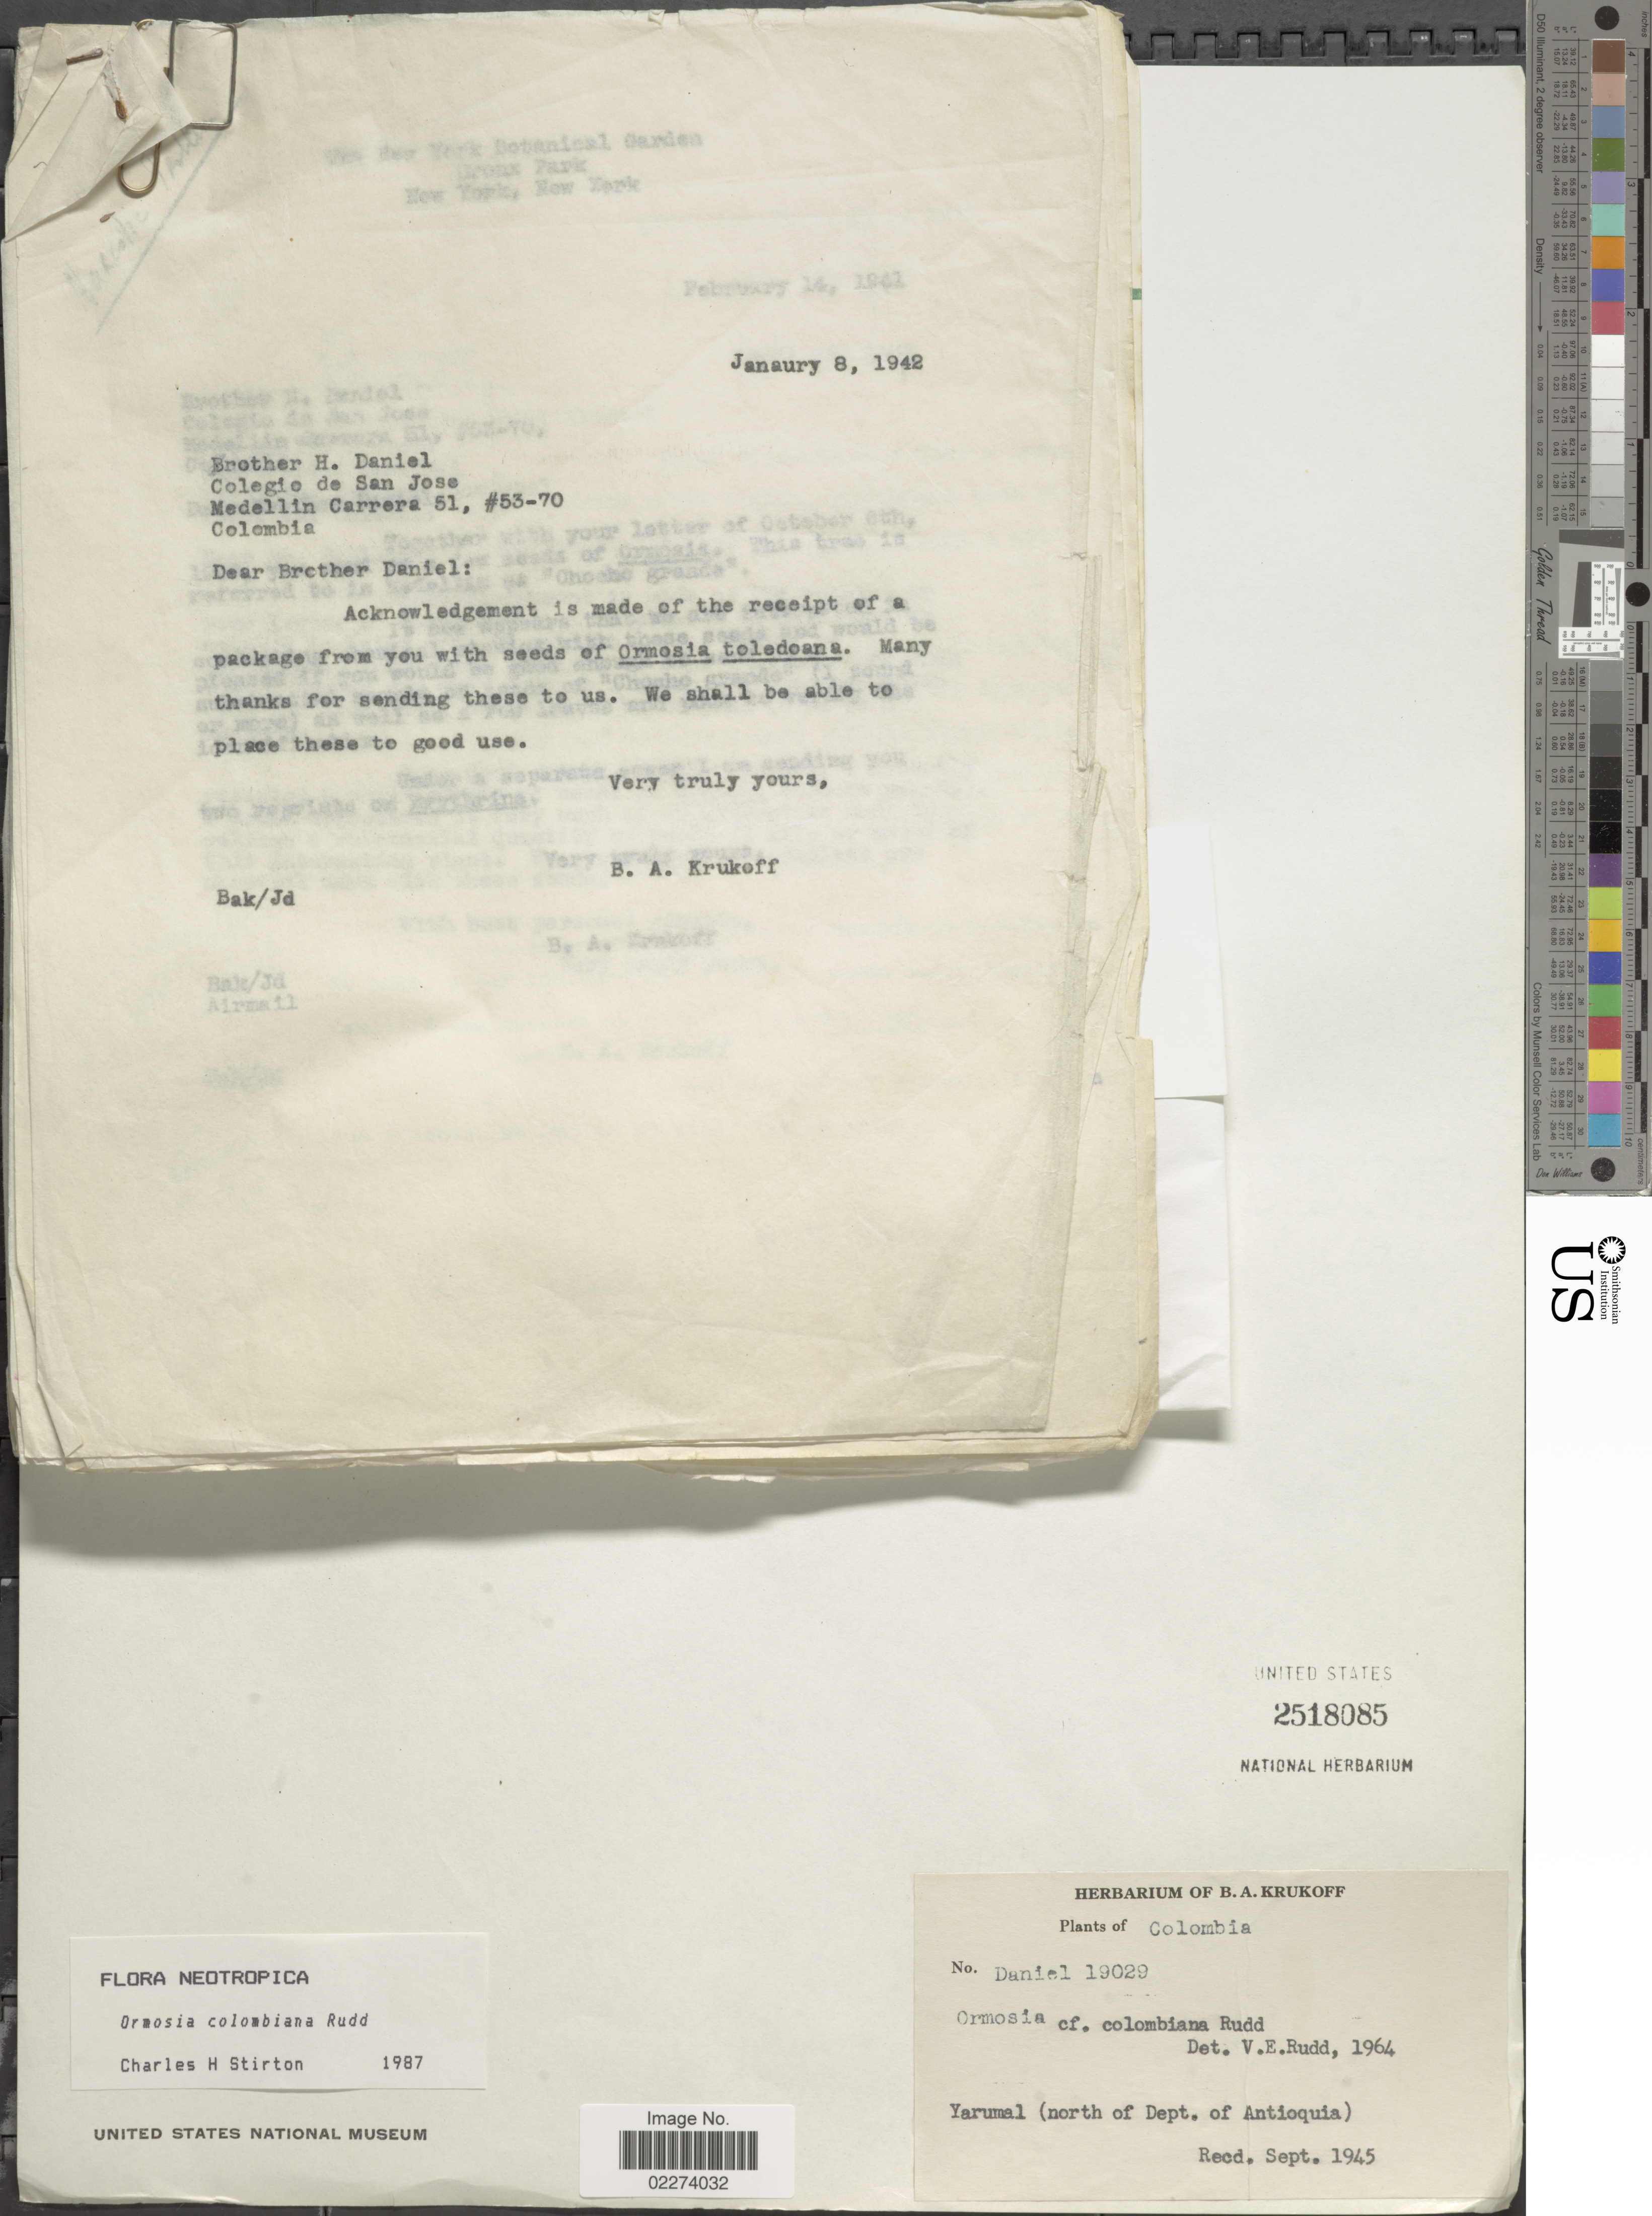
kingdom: Plantae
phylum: Tracheophyta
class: Magnoliopsida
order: Fabales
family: Fabaceae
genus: Ormosia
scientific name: Ormosia colombiana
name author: Rudd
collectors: -. Daniel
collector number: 19029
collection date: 1942-01-08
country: Colombia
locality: Yarumal (north of Dept. of Antioquia)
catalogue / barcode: US 2518085